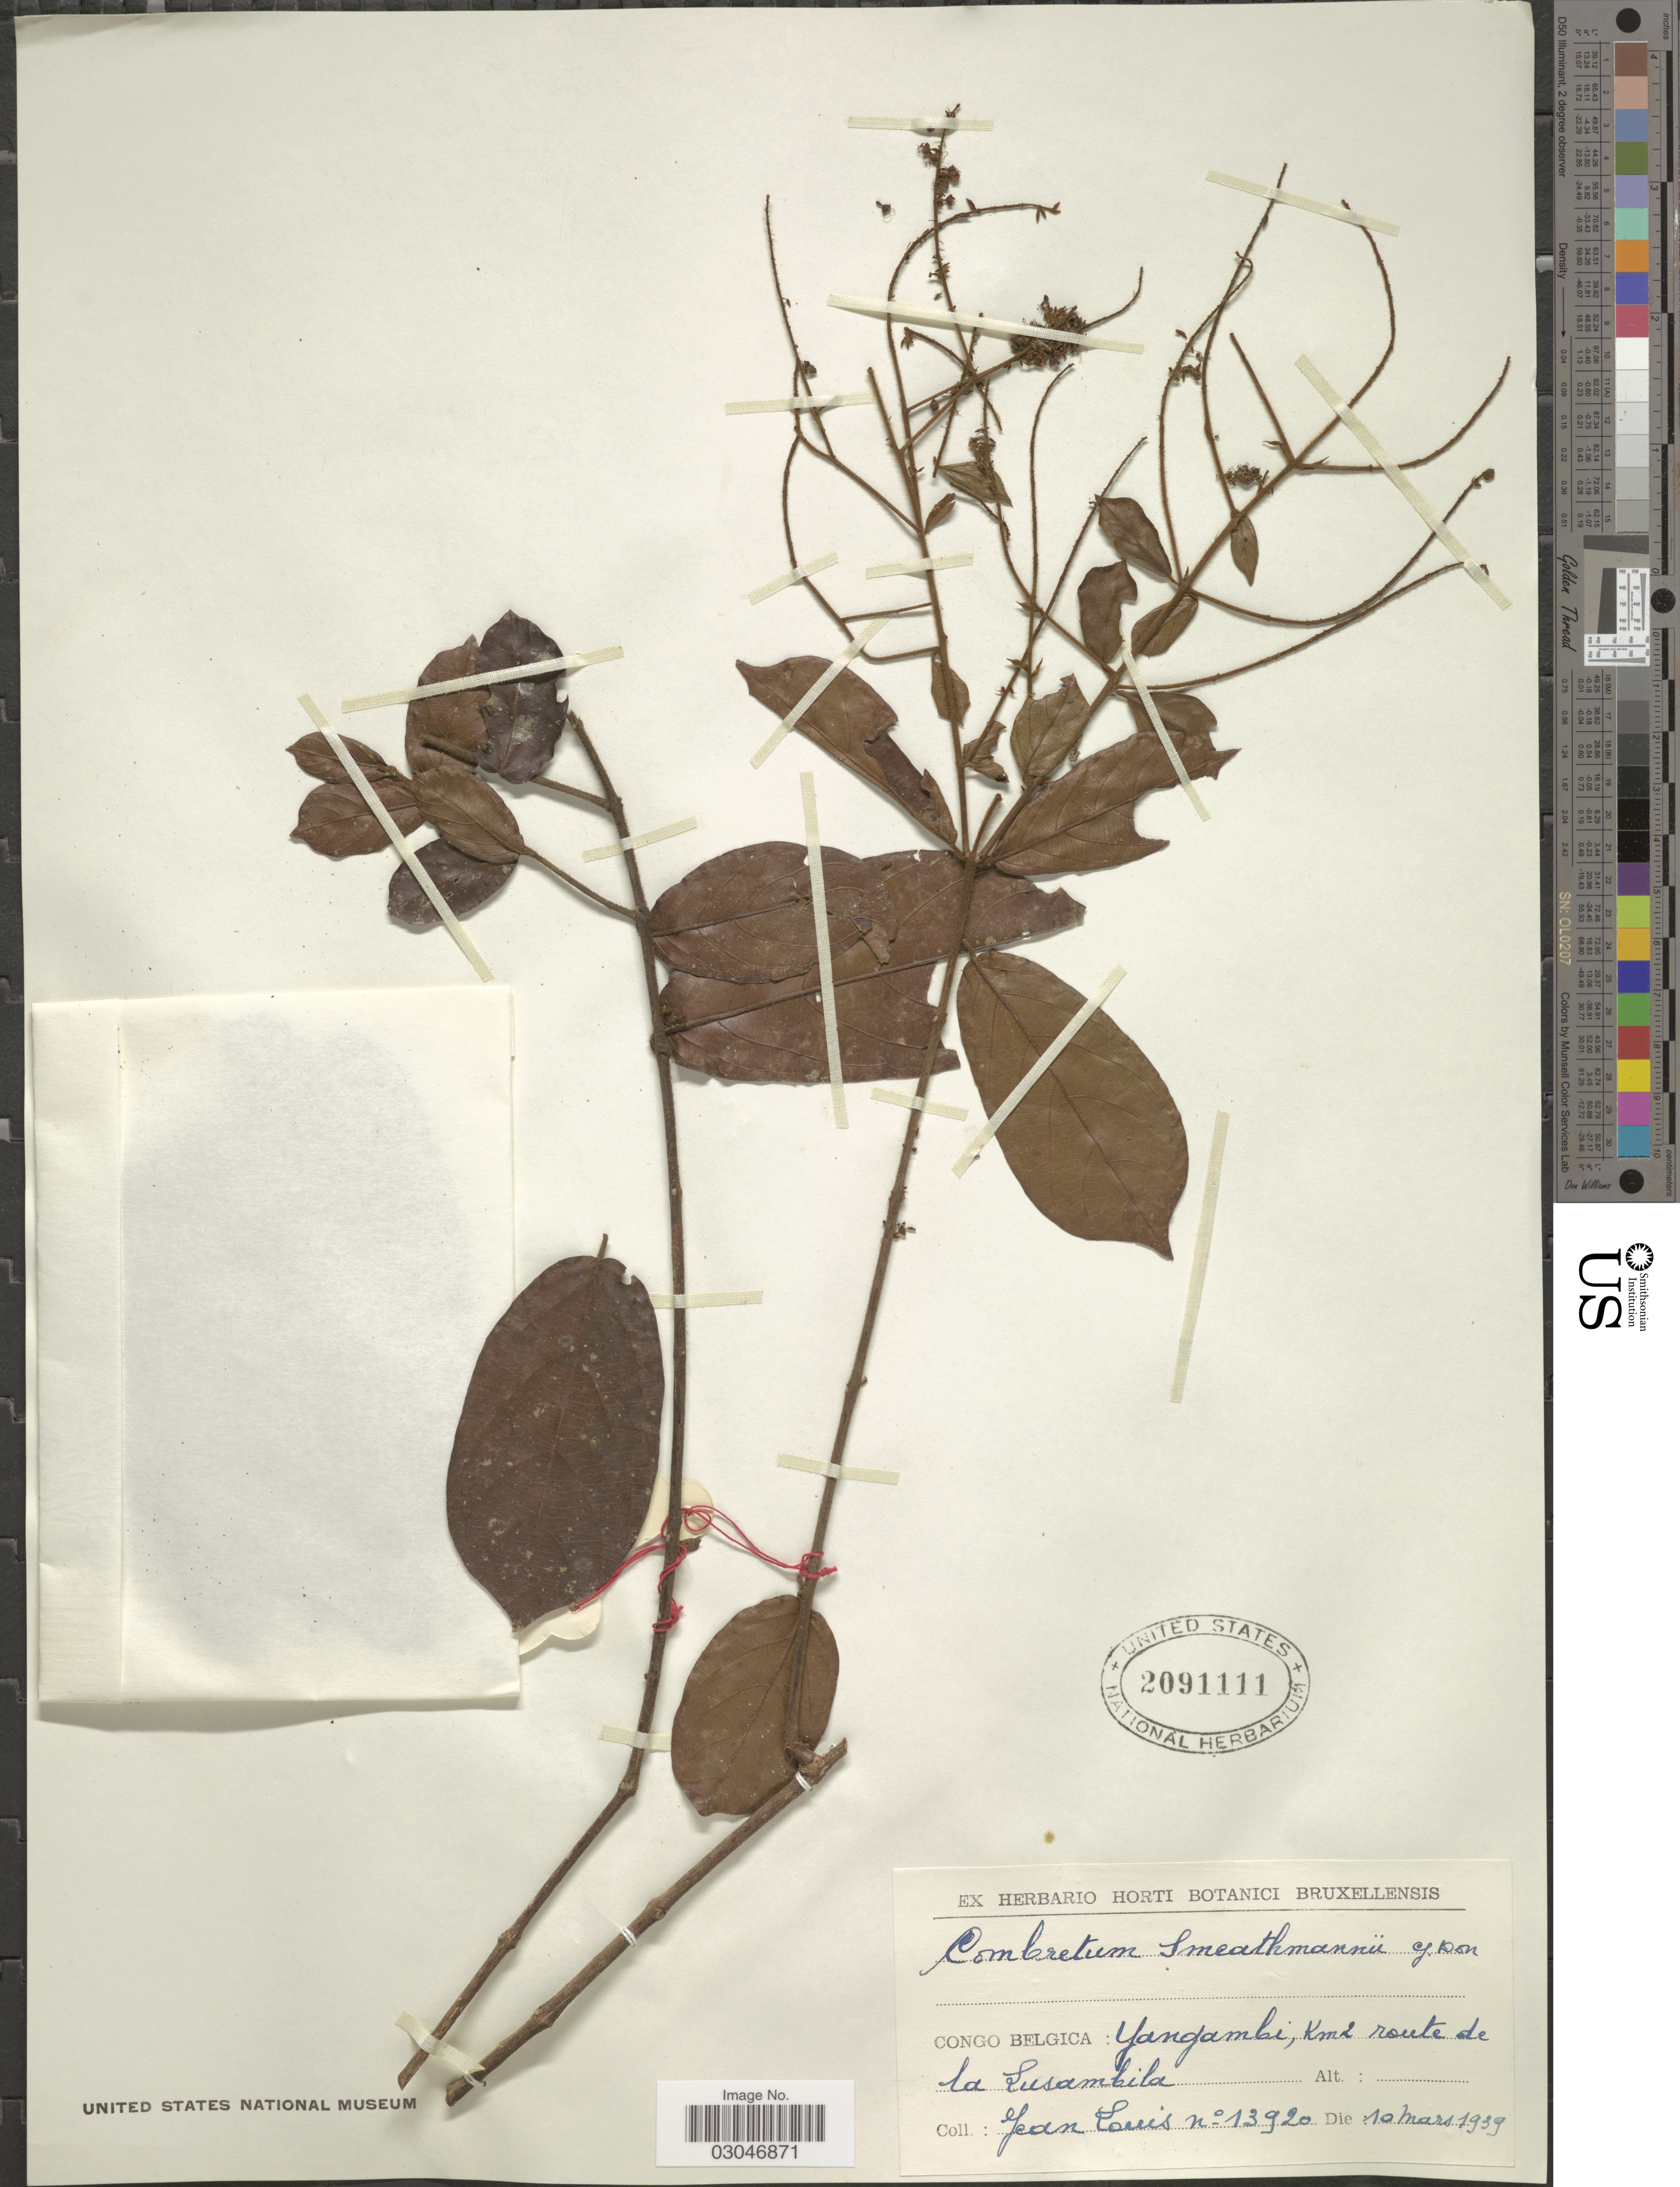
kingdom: Plantae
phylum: Tracheophyta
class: Magnoliopsida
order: Myrtales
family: Combretaceae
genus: Combretum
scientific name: Combretum smeathmannii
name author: G. Don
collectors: J. Louis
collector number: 13920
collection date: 1939-03-10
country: Congo, Democratic Republic of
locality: Congo Belgica: Yangambi, Km 2 route de La Lusambila.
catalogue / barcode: US 2091111